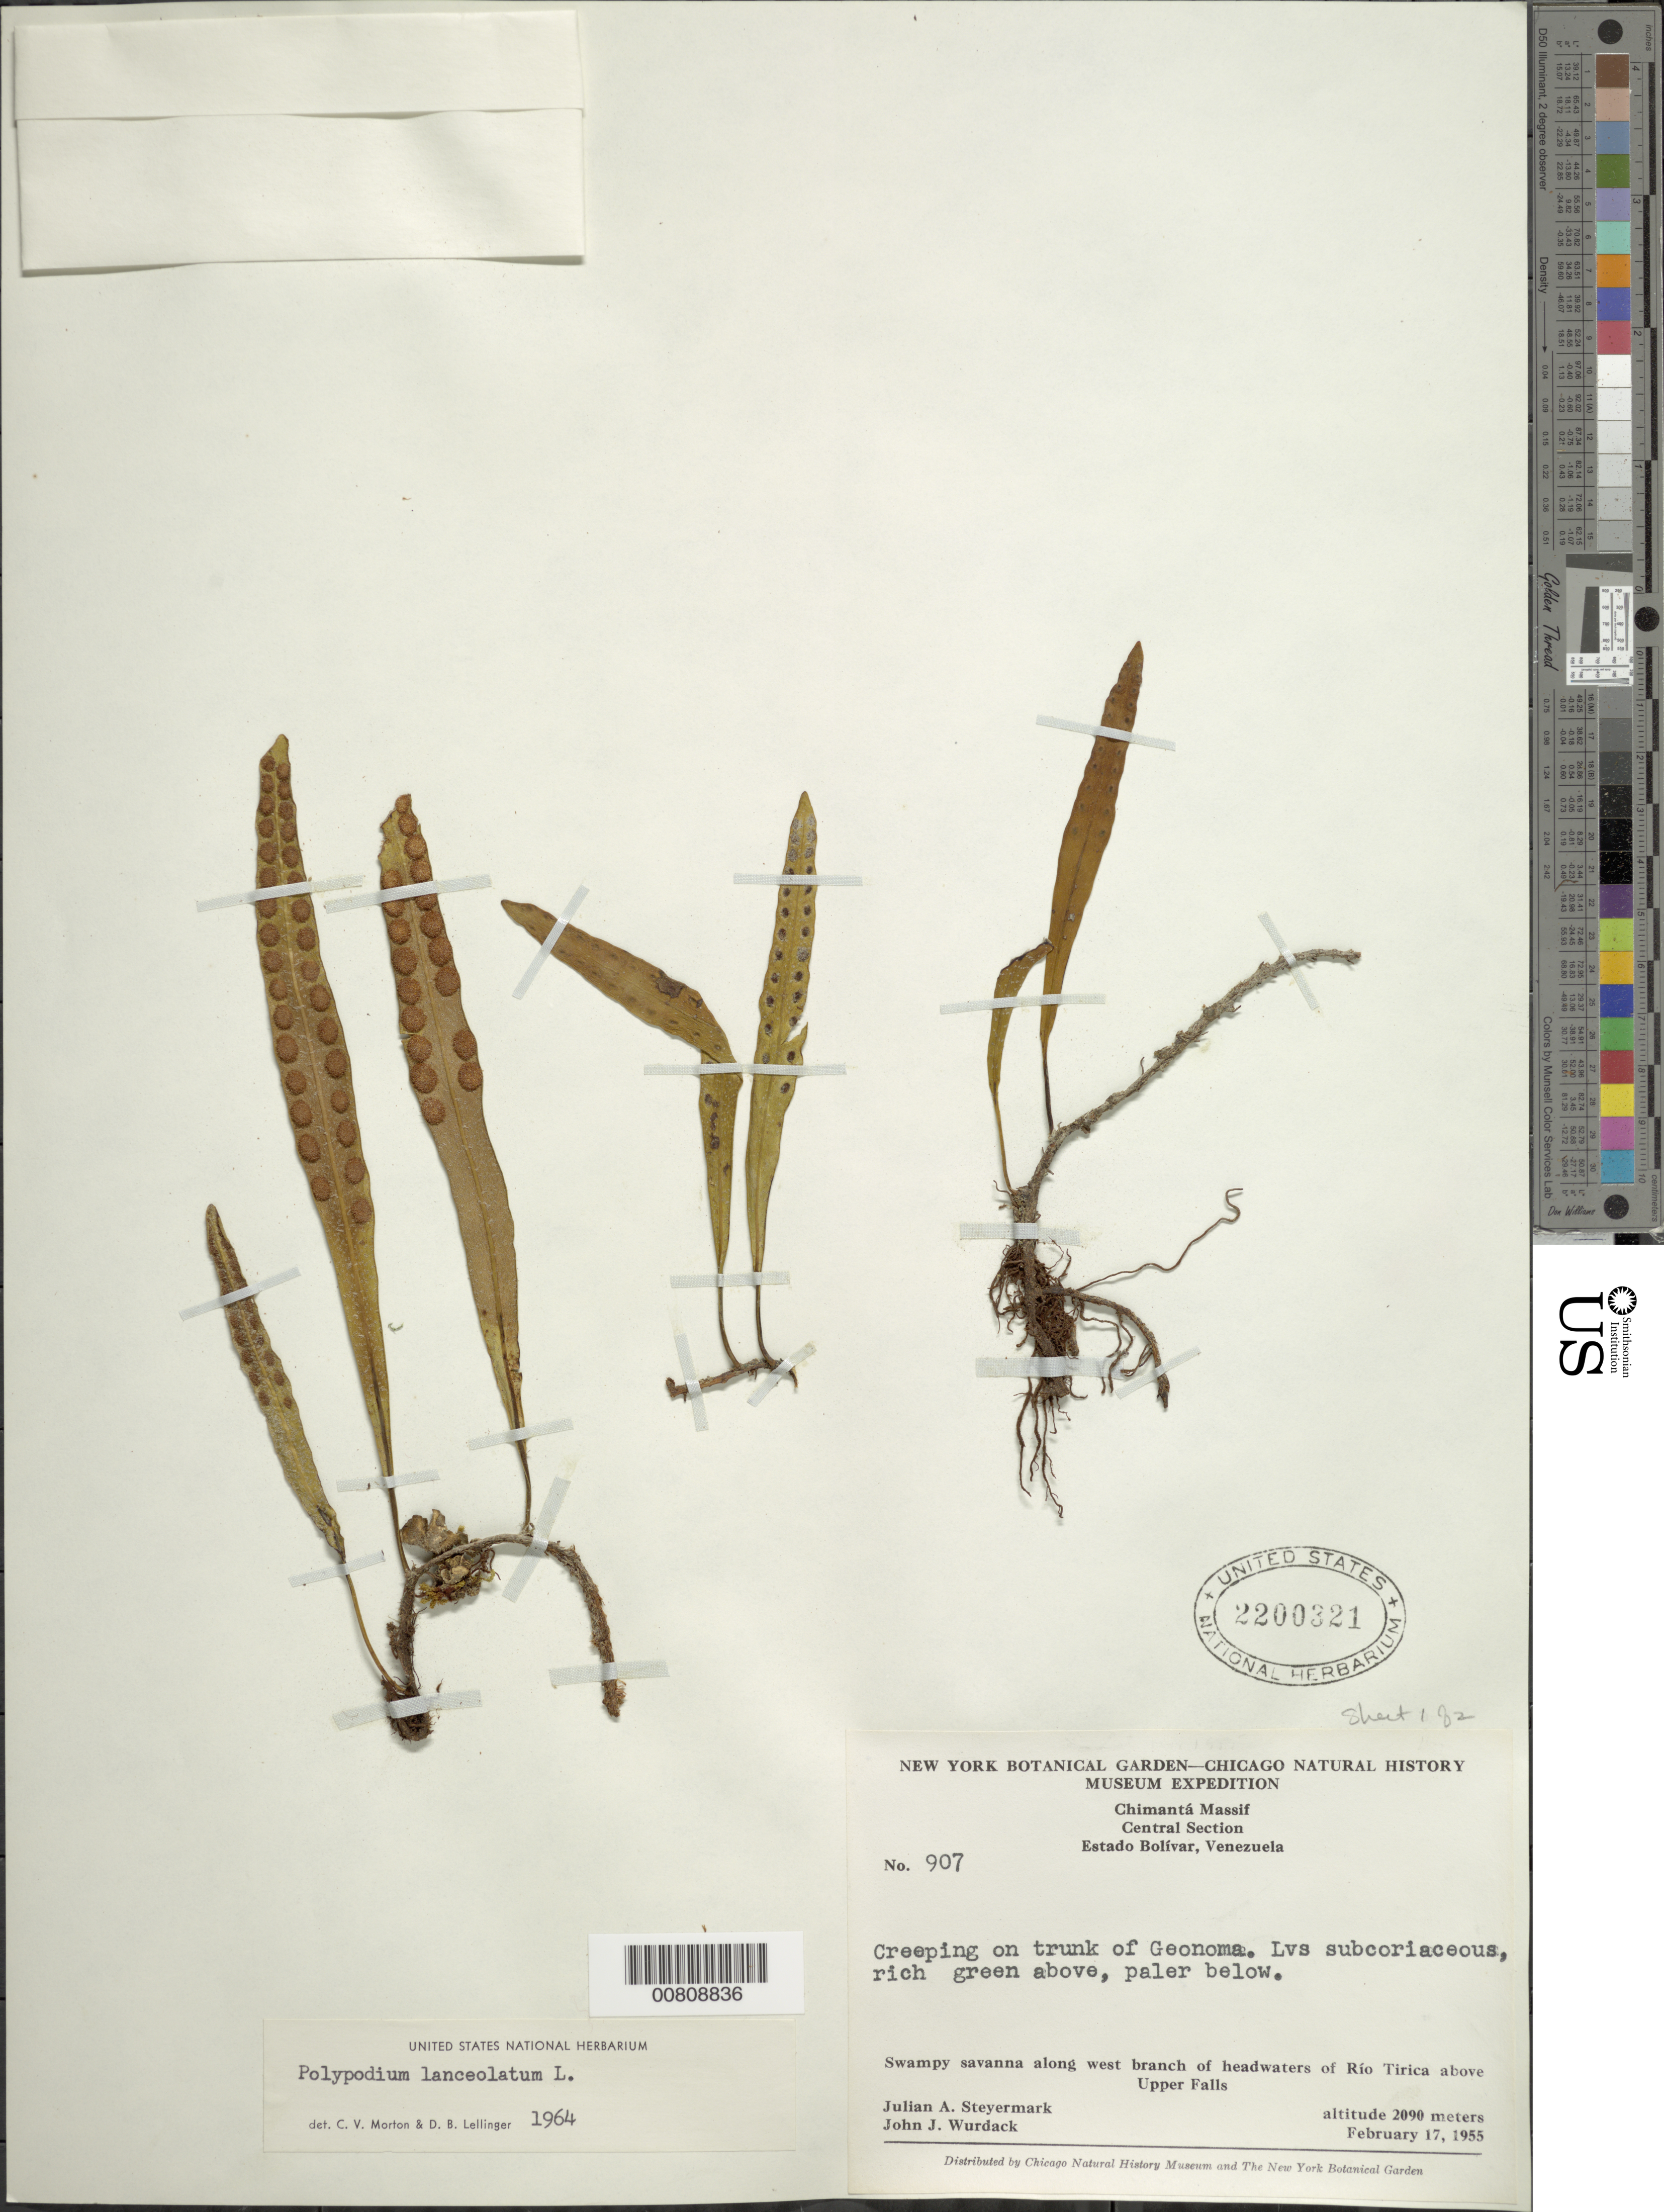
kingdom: Plantae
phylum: Tracheophyta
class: Polypodiopsida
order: Polypodiales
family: Polypodiaceae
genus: Pleopeltis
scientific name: Pleopeltis macrocarpa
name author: (Bory ex Willd.) Kaulf.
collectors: J. Steyermark & J. J. Wurdack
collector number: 55 907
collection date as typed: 17-Feb-55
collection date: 1955-02-17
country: Venezuela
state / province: Bolívar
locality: Chimantá Massif, above Upper Falls, Río Tirica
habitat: Swampy savanna along river; on trunk of Geonoma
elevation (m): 2090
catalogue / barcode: US 2200321